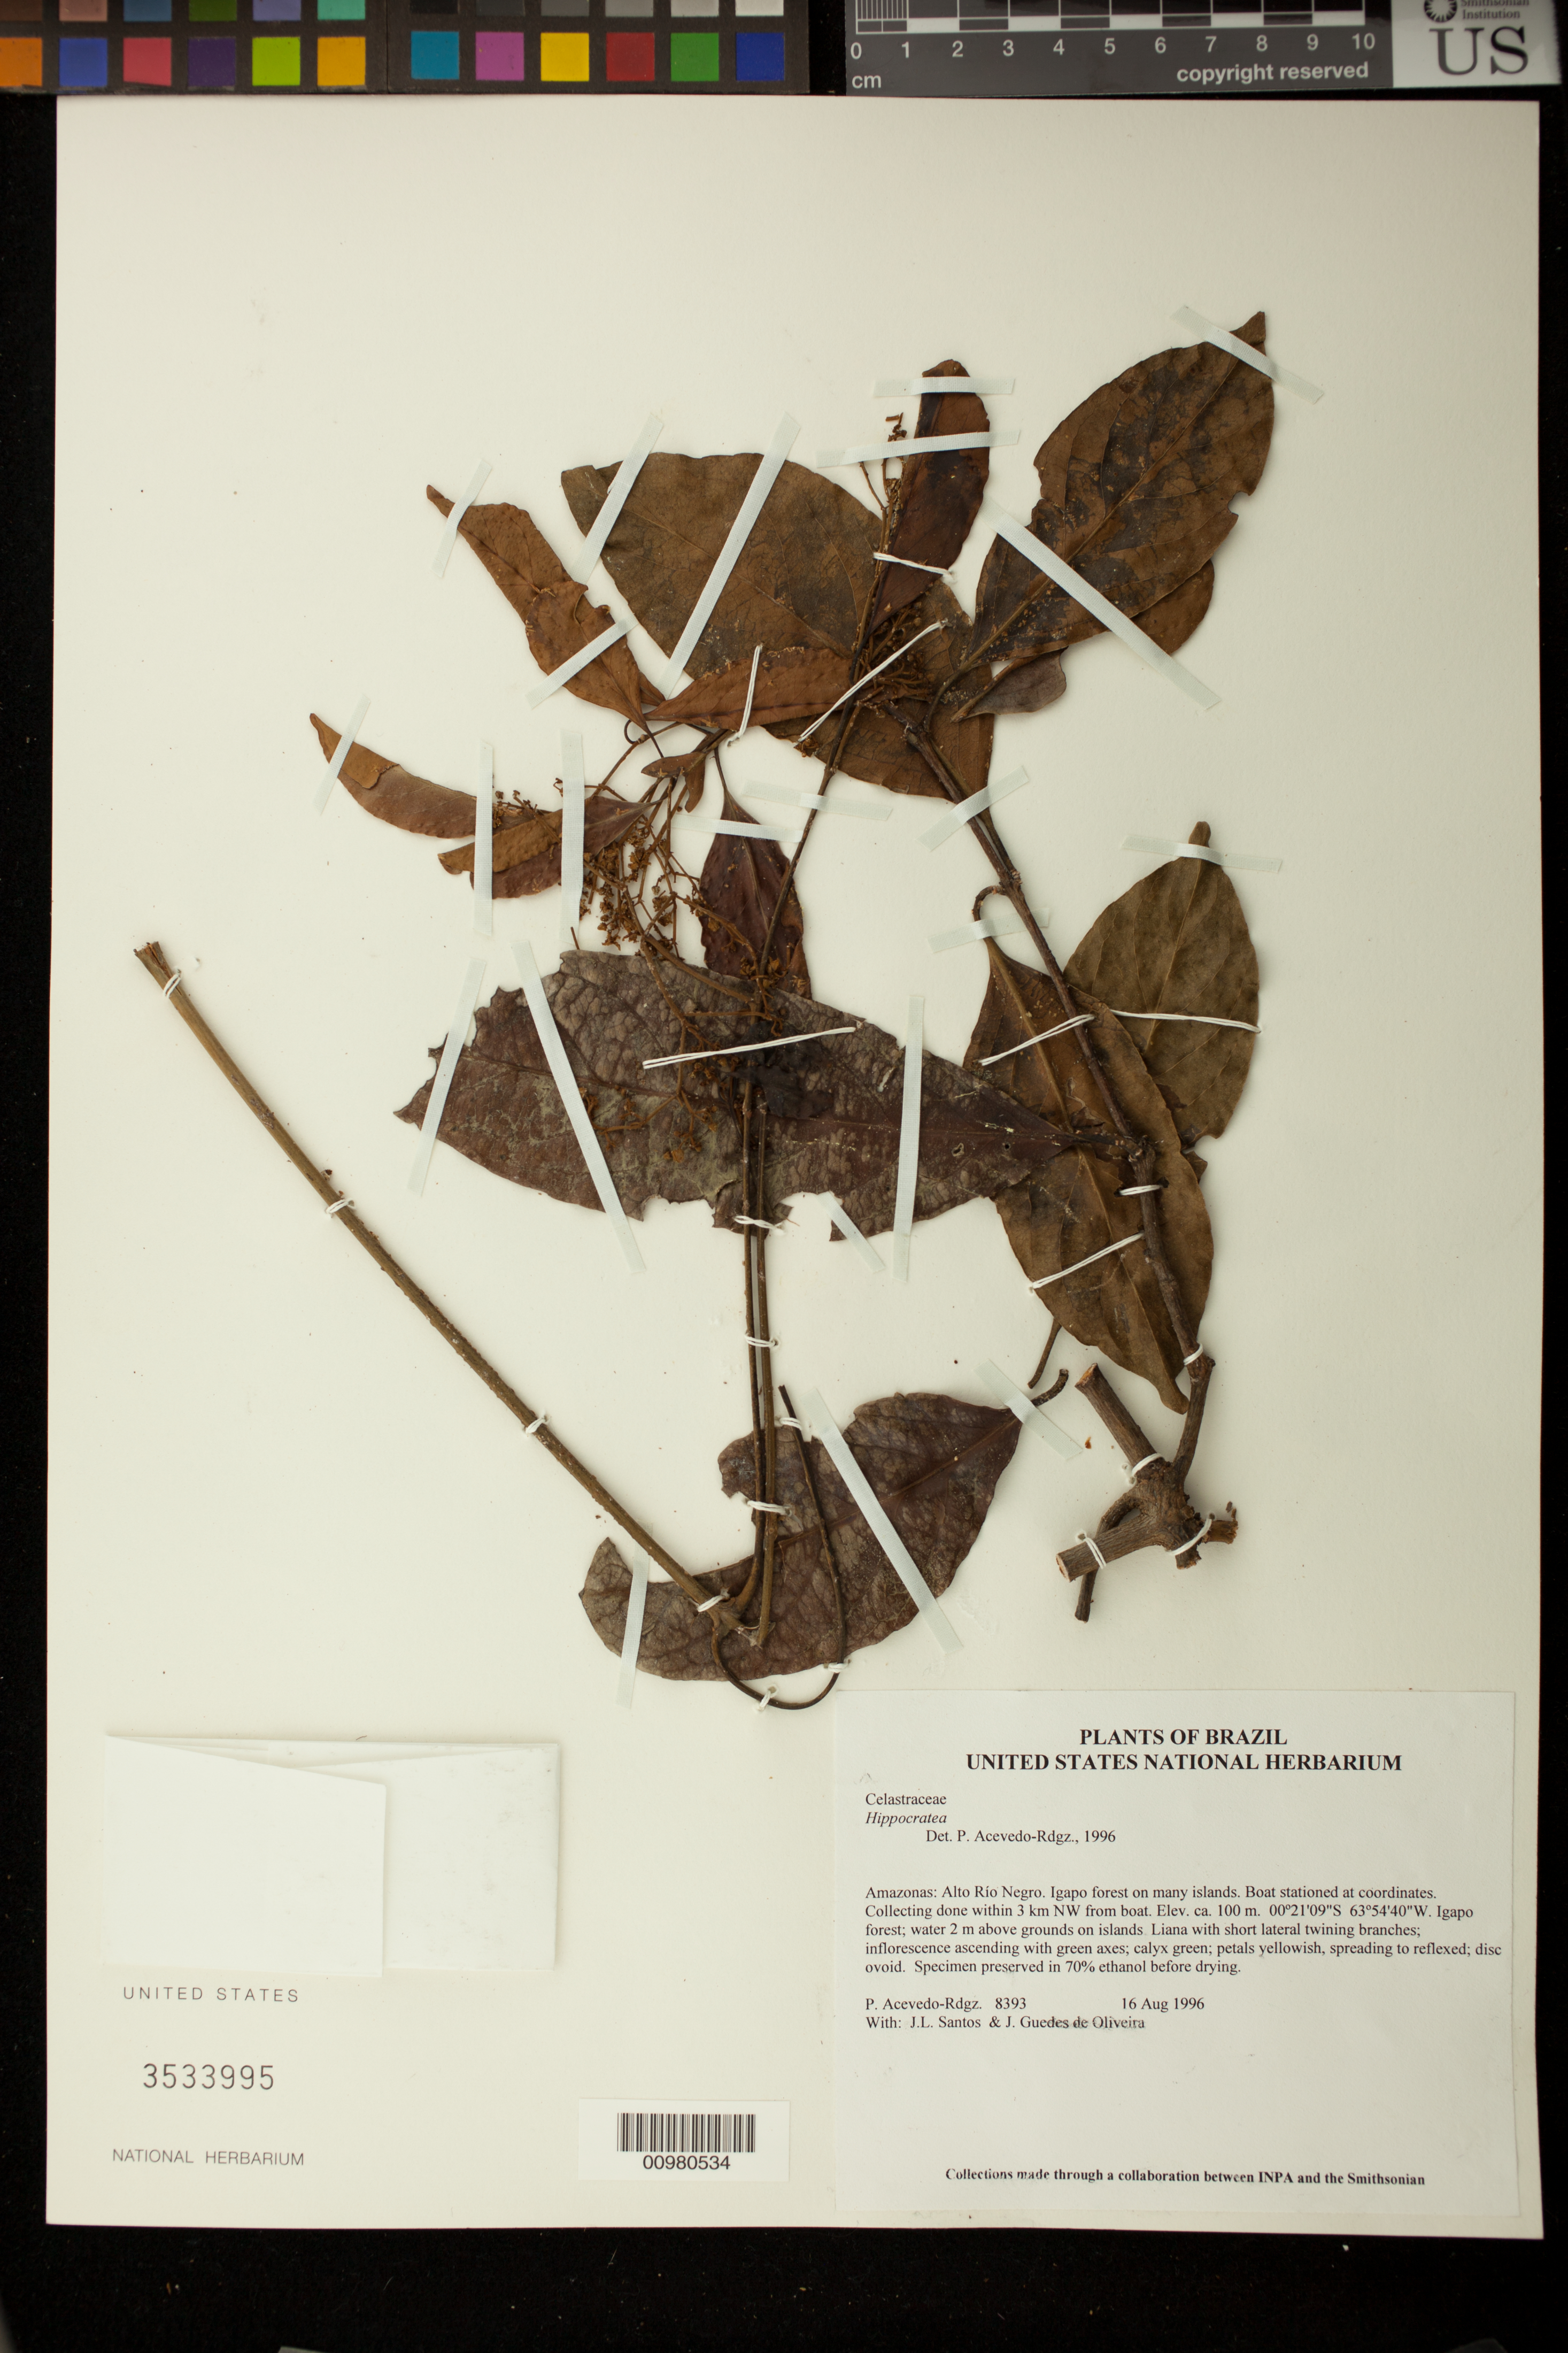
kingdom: Plantae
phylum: Tracheophyta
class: Magnoliopsida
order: Celastrales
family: Celastraceae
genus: Hippocratea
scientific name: Hippocratea volubilis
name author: L.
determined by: Acevedo-Rodríguez, P., (BOT), Smithsonian Institution - National Museum of Natural History (UNITED STATES)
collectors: P. Acevedo-Rodr., J. L. Santos & J. Guedes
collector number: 8393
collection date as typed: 16 Aug 1996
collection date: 1996-08-16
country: Brazil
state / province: Amazonas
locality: Amazonas: Alto Río Negro. Igapo forest on many islands. Boat stationed at coordinates. Collecting done within 3 km NW from boat.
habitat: Igapo forest; water 2 m above grounds on islands.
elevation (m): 100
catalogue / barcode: US 3533995